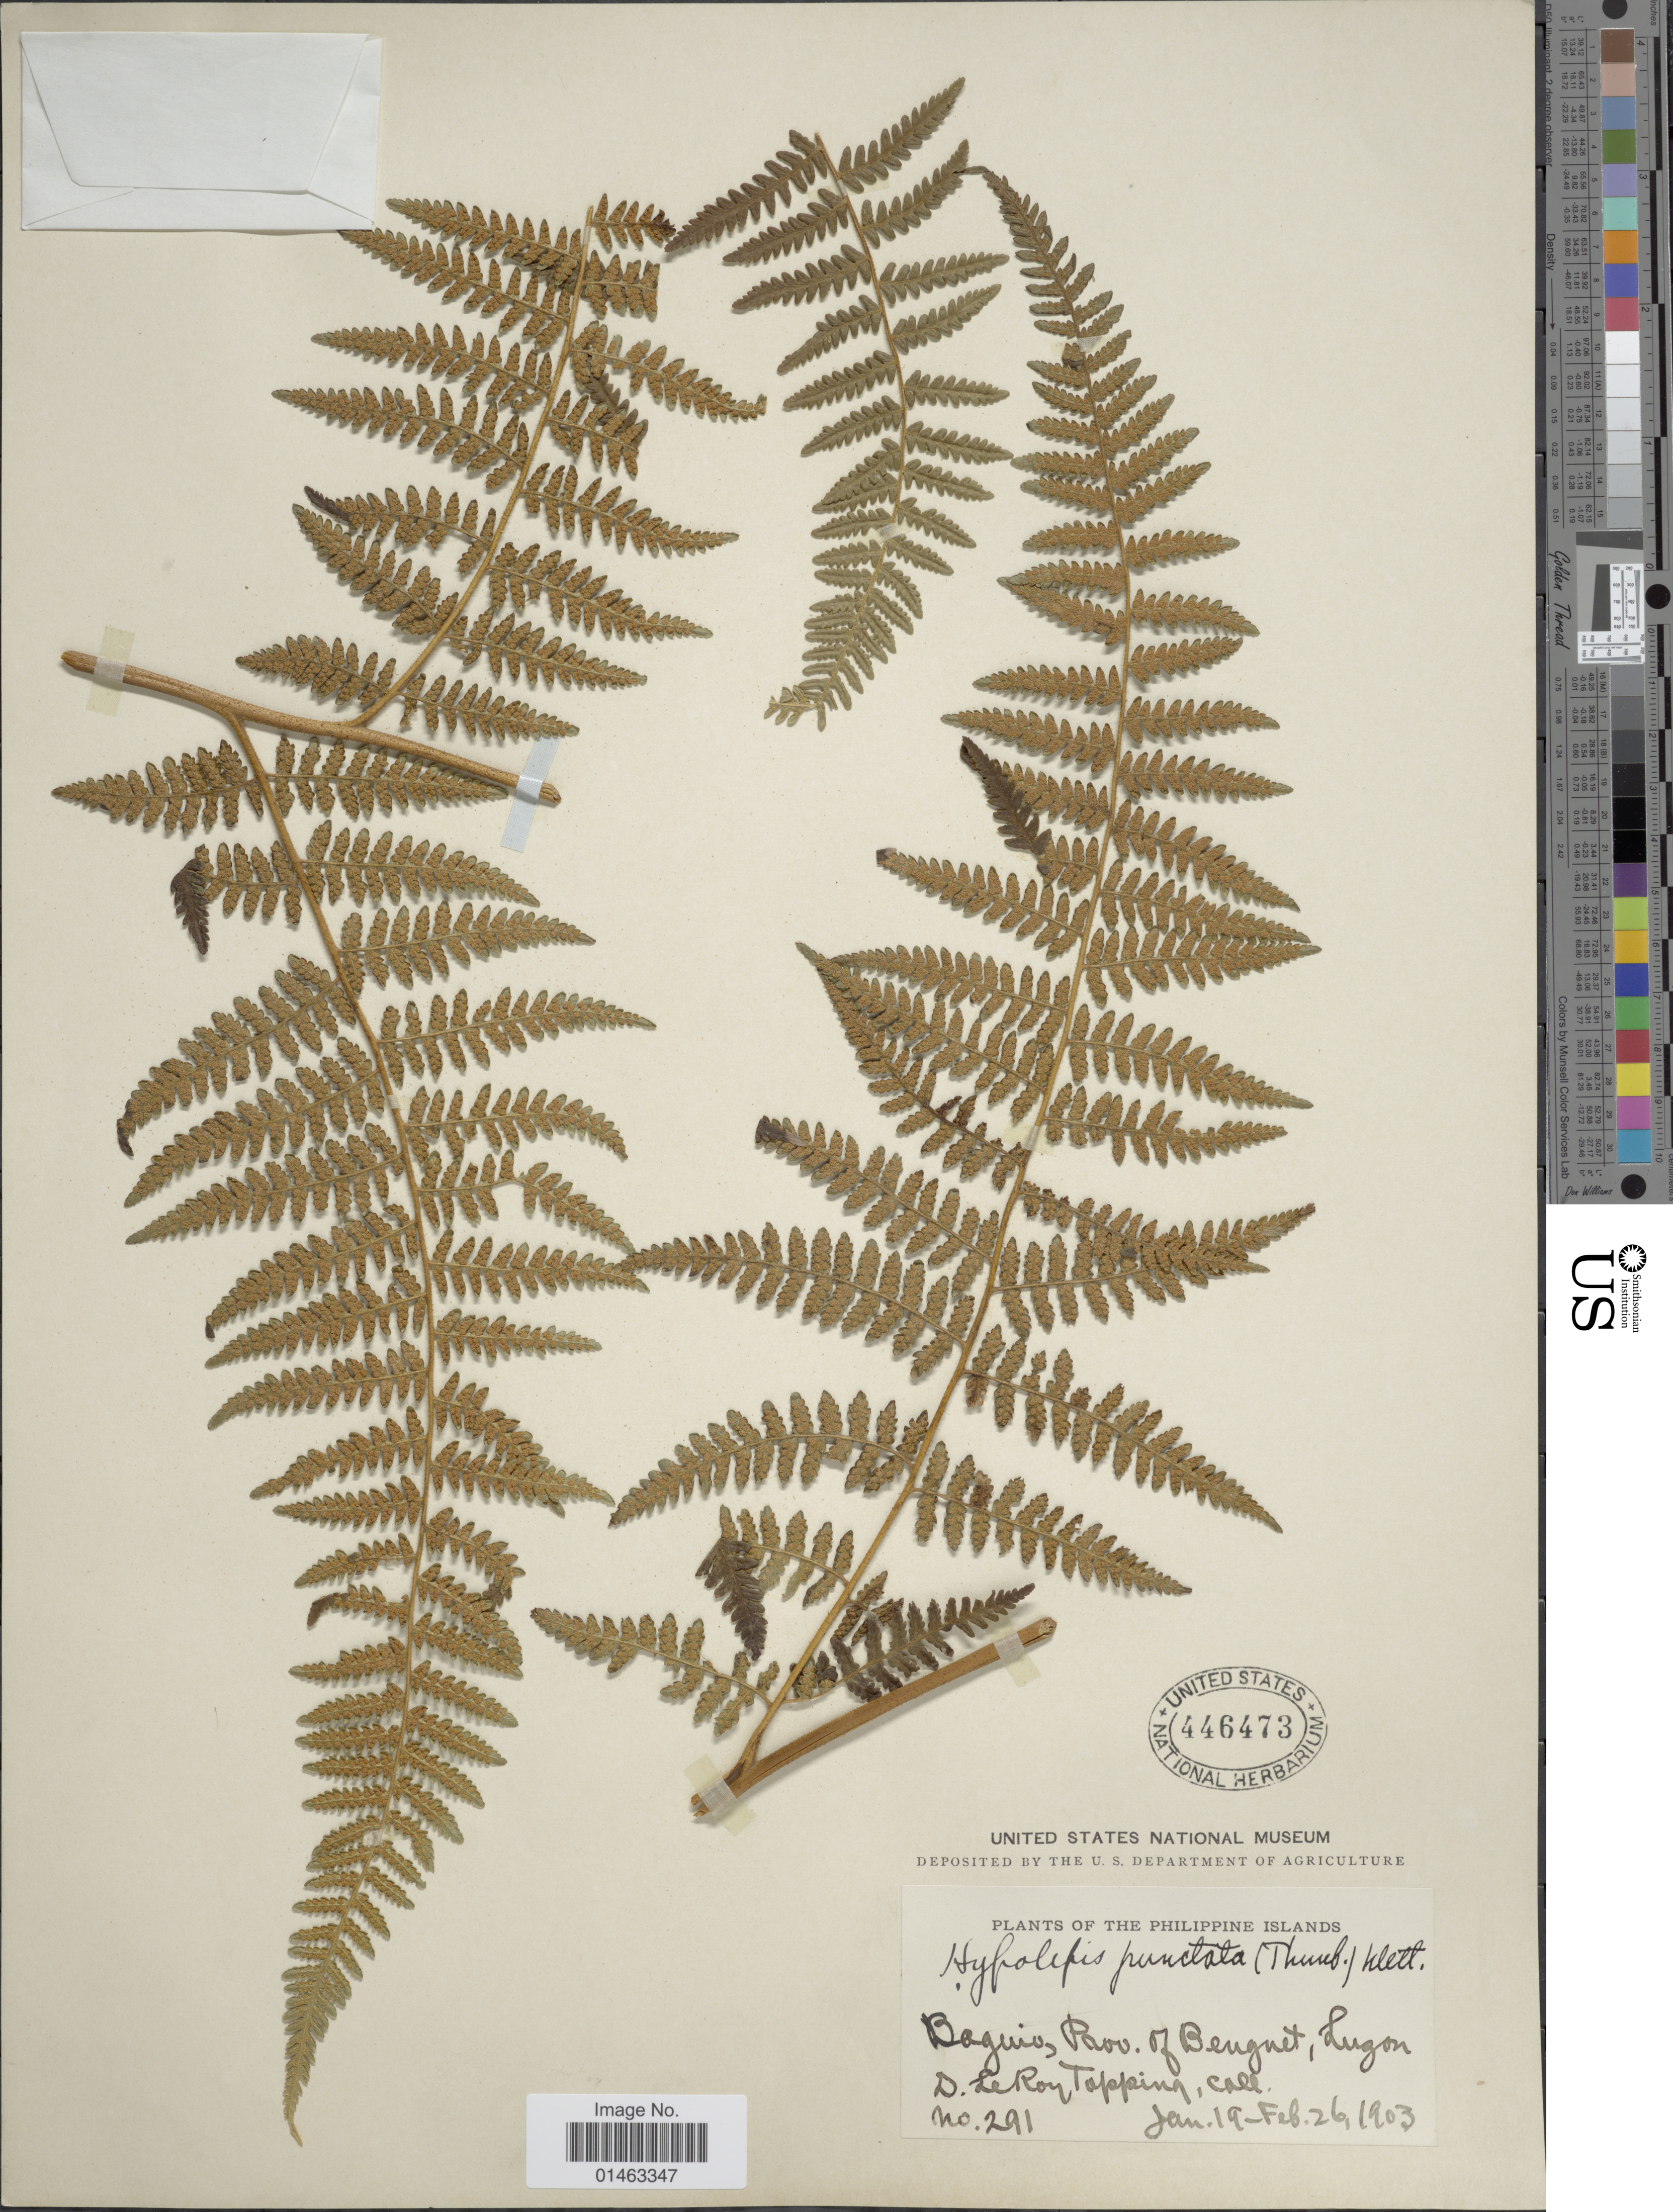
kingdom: Plantae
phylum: Tracheophyta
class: Polypodiopsida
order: Polypodiales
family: Dennstaedtiaceae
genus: Hypolepis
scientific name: Hypolepis punctata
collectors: D. L. Topping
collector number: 291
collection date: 1903-01-19/1903-02-26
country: Philippines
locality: Philippine Islands, Baguio, Prov. of Benguet, Luzon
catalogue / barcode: US 446473